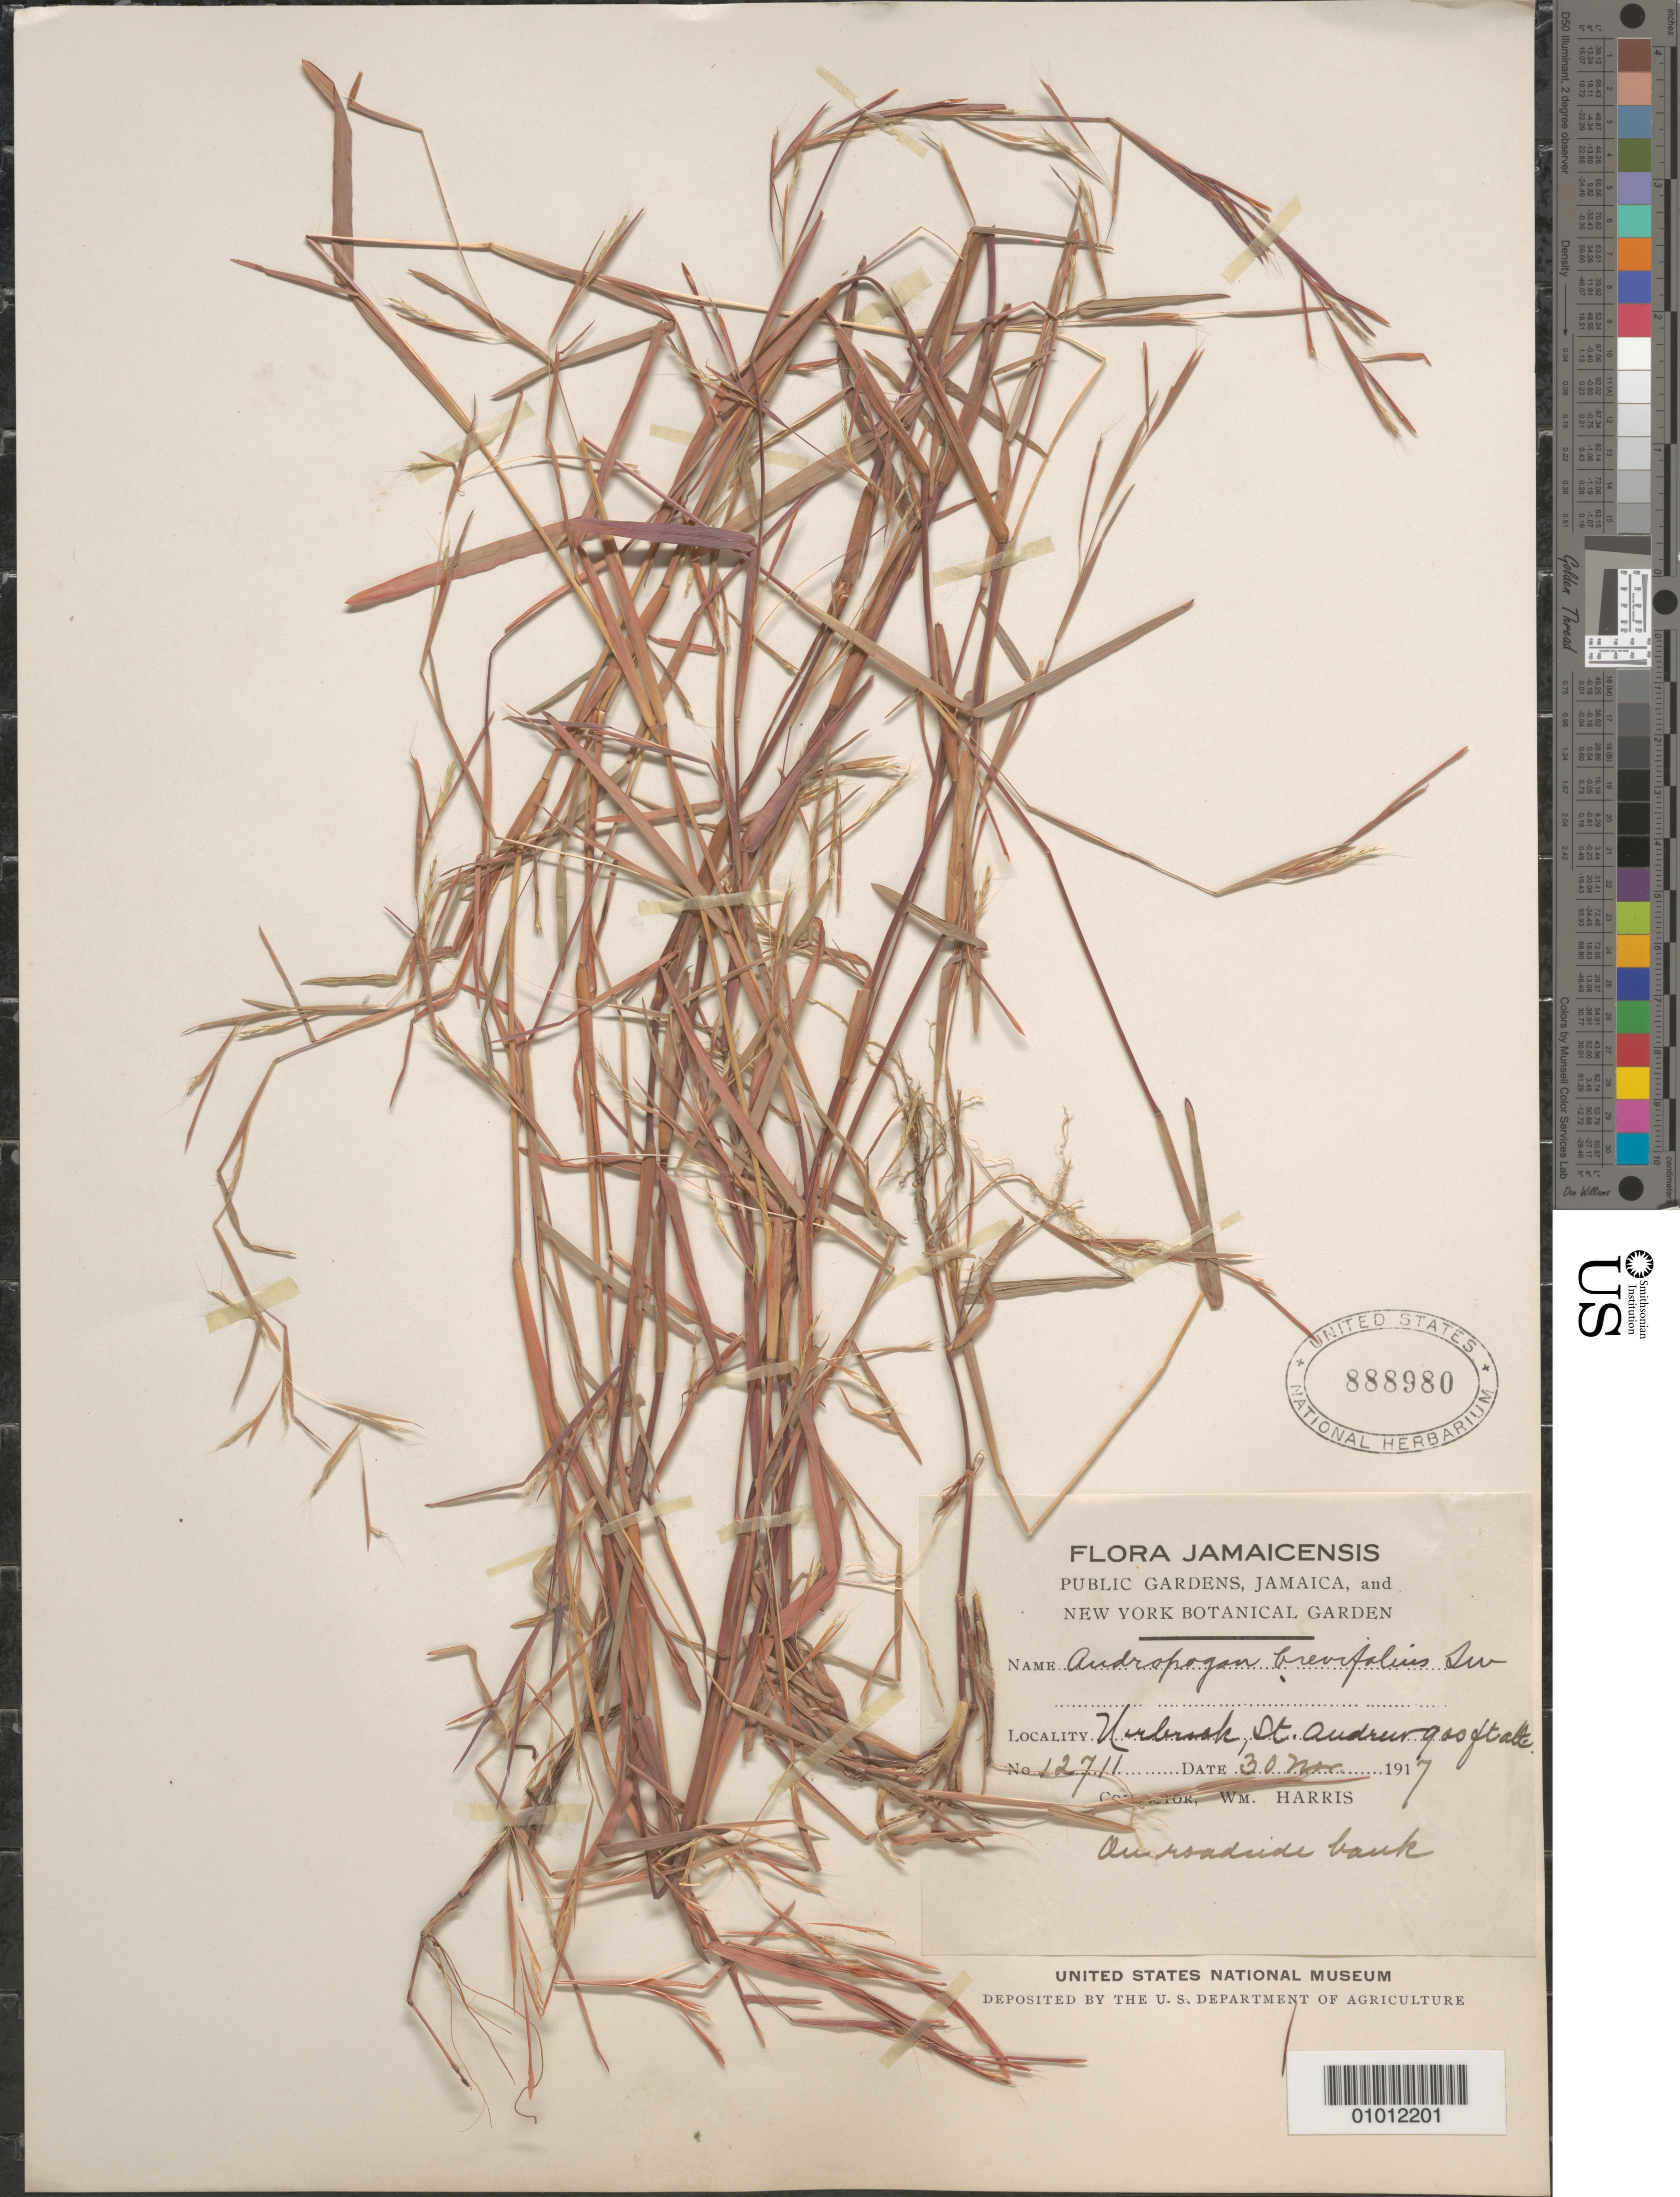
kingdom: Plantae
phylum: Tracheophyta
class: Liliopsida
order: Poales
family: Poaceae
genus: Schizachyrium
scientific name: Schizachyrium brevifolium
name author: (Sw.) Nees ex Büse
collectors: W. Harris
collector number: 12711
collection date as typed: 30 Nov 1917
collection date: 1917-11-30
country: Jamaica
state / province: Saint Andrew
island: Jamaica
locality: On roadside bank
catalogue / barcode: US 888980